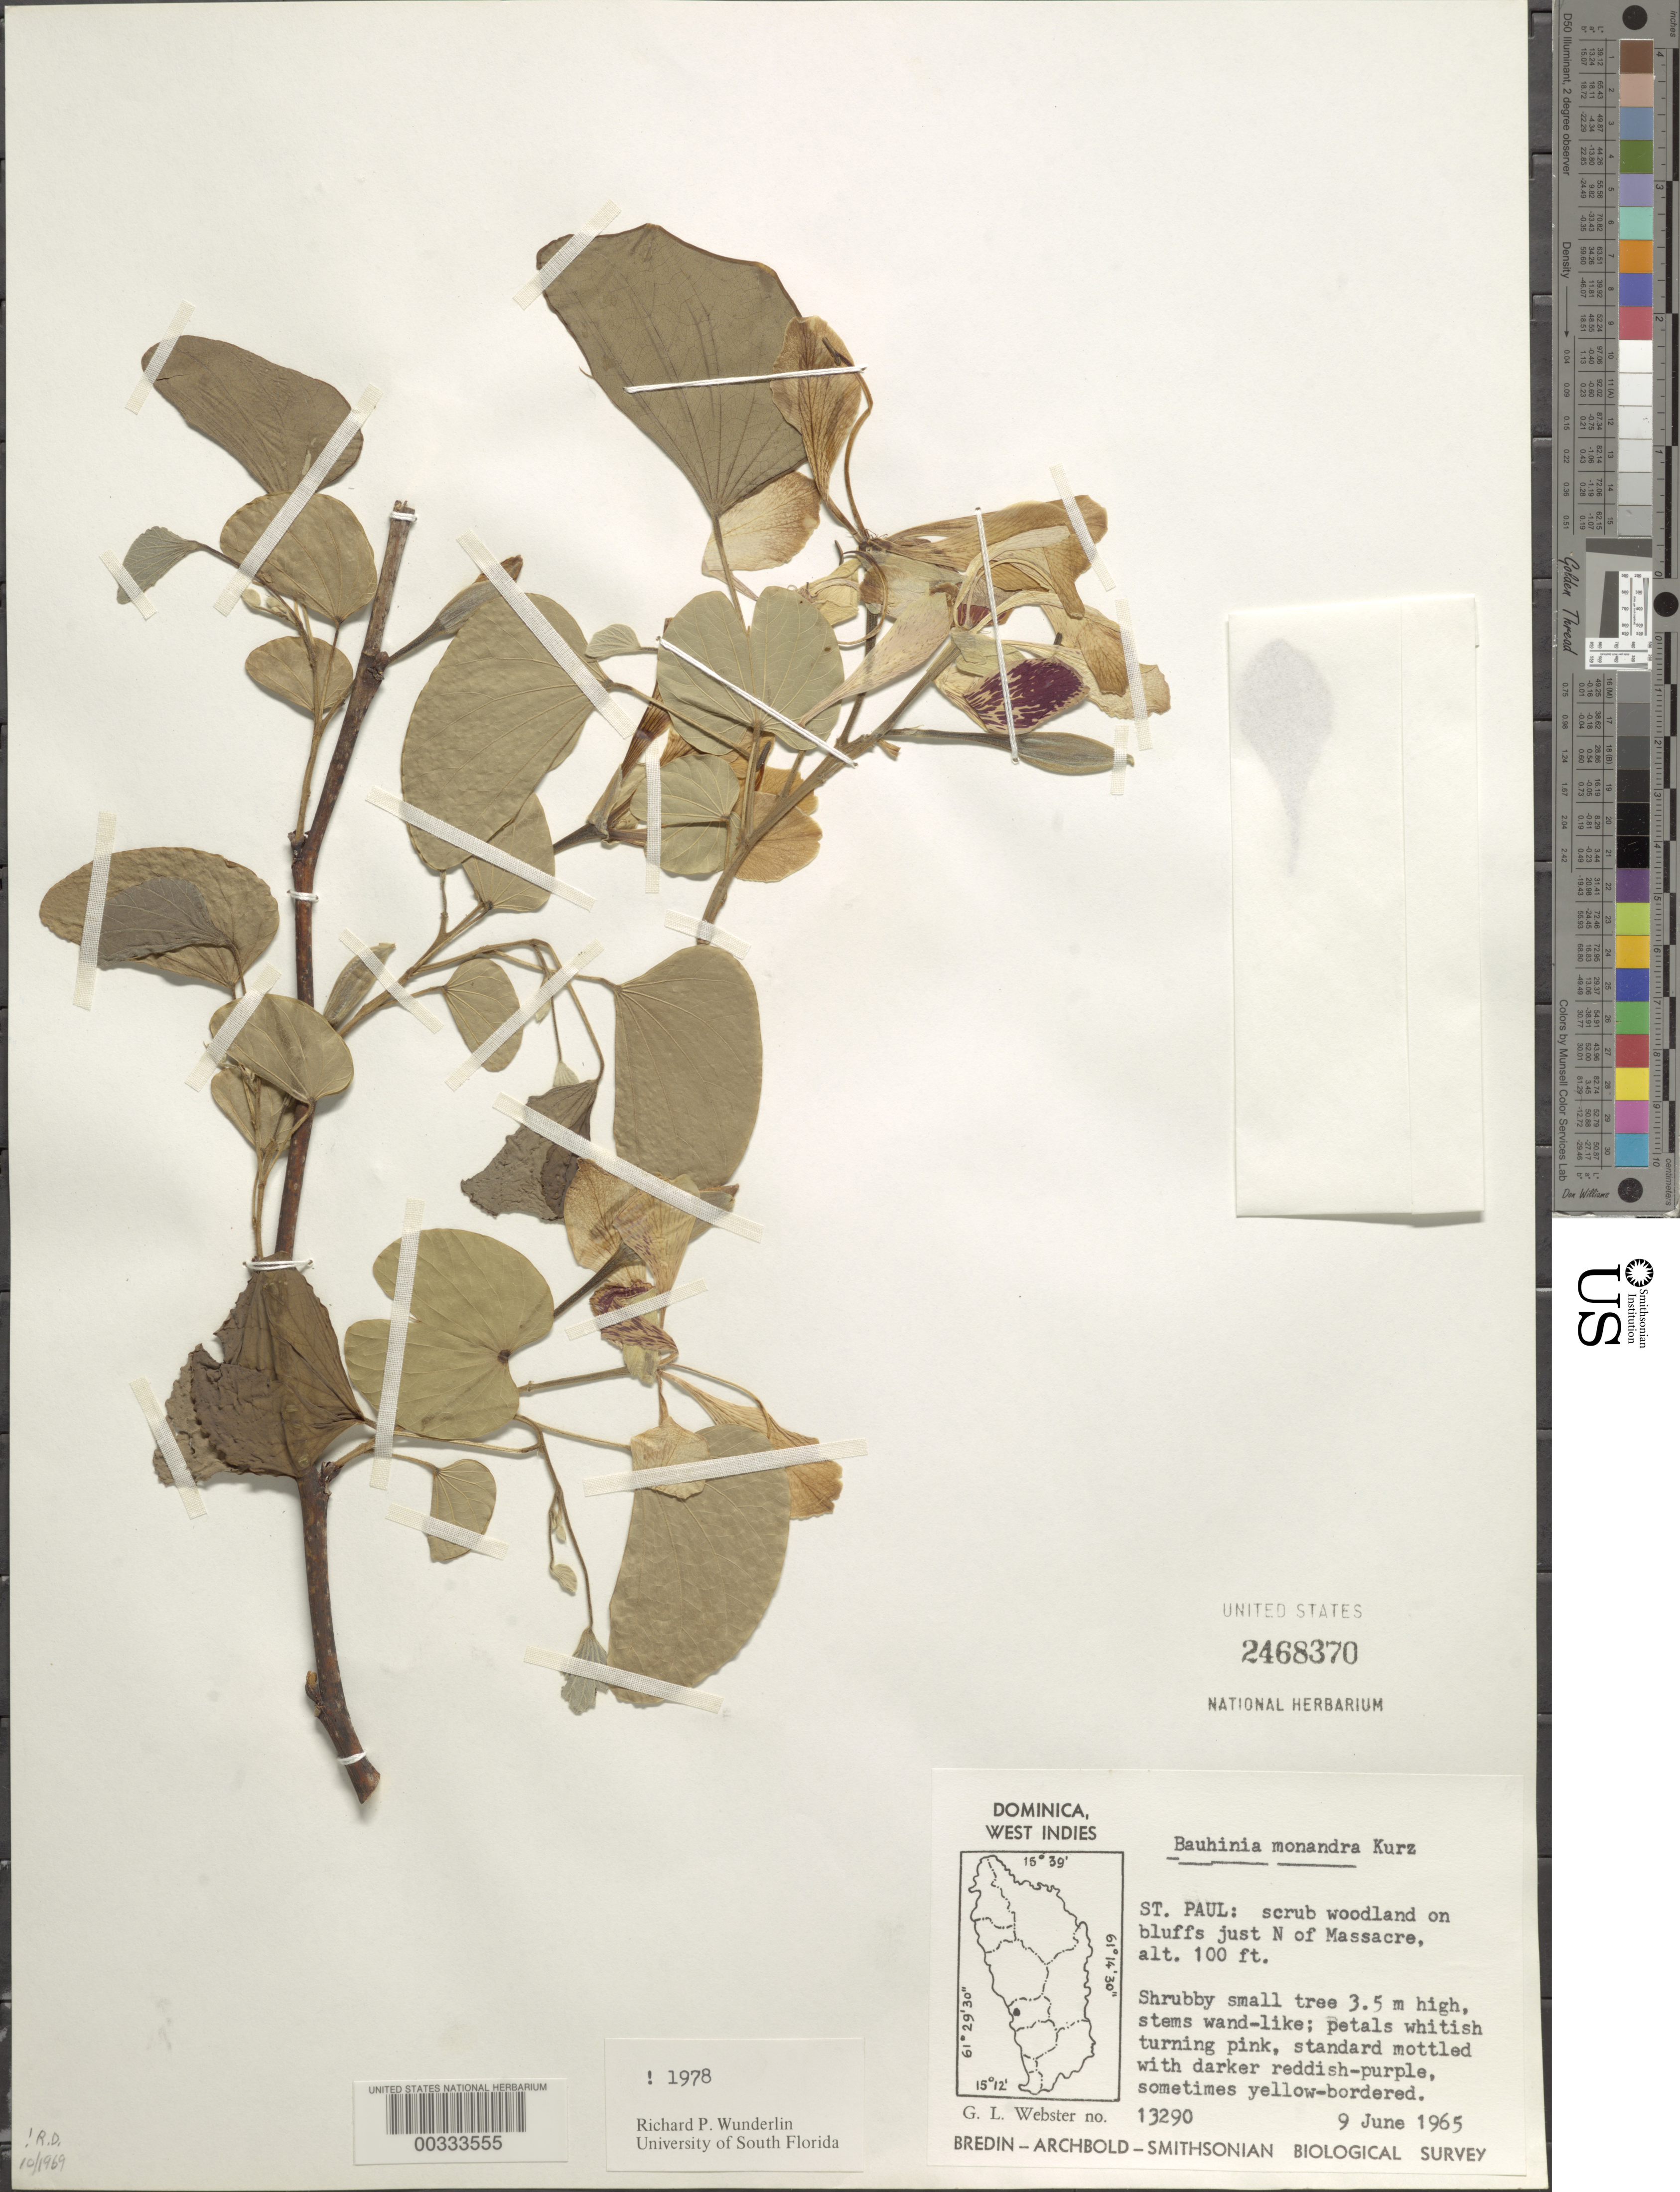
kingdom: Plantae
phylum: Tracheophyta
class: Magnoliopsida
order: Fabales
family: Fabaceae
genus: Bauhinia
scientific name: Bauhinia monandra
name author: Kurz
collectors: G. L. Webster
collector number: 13290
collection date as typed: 09 Jun 1965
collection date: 1965-06-09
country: Dominica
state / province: St. Paul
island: Dominica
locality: Just n of massacre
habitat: Scrub woodland on bluffs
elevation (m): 30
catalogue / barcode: US 2468370